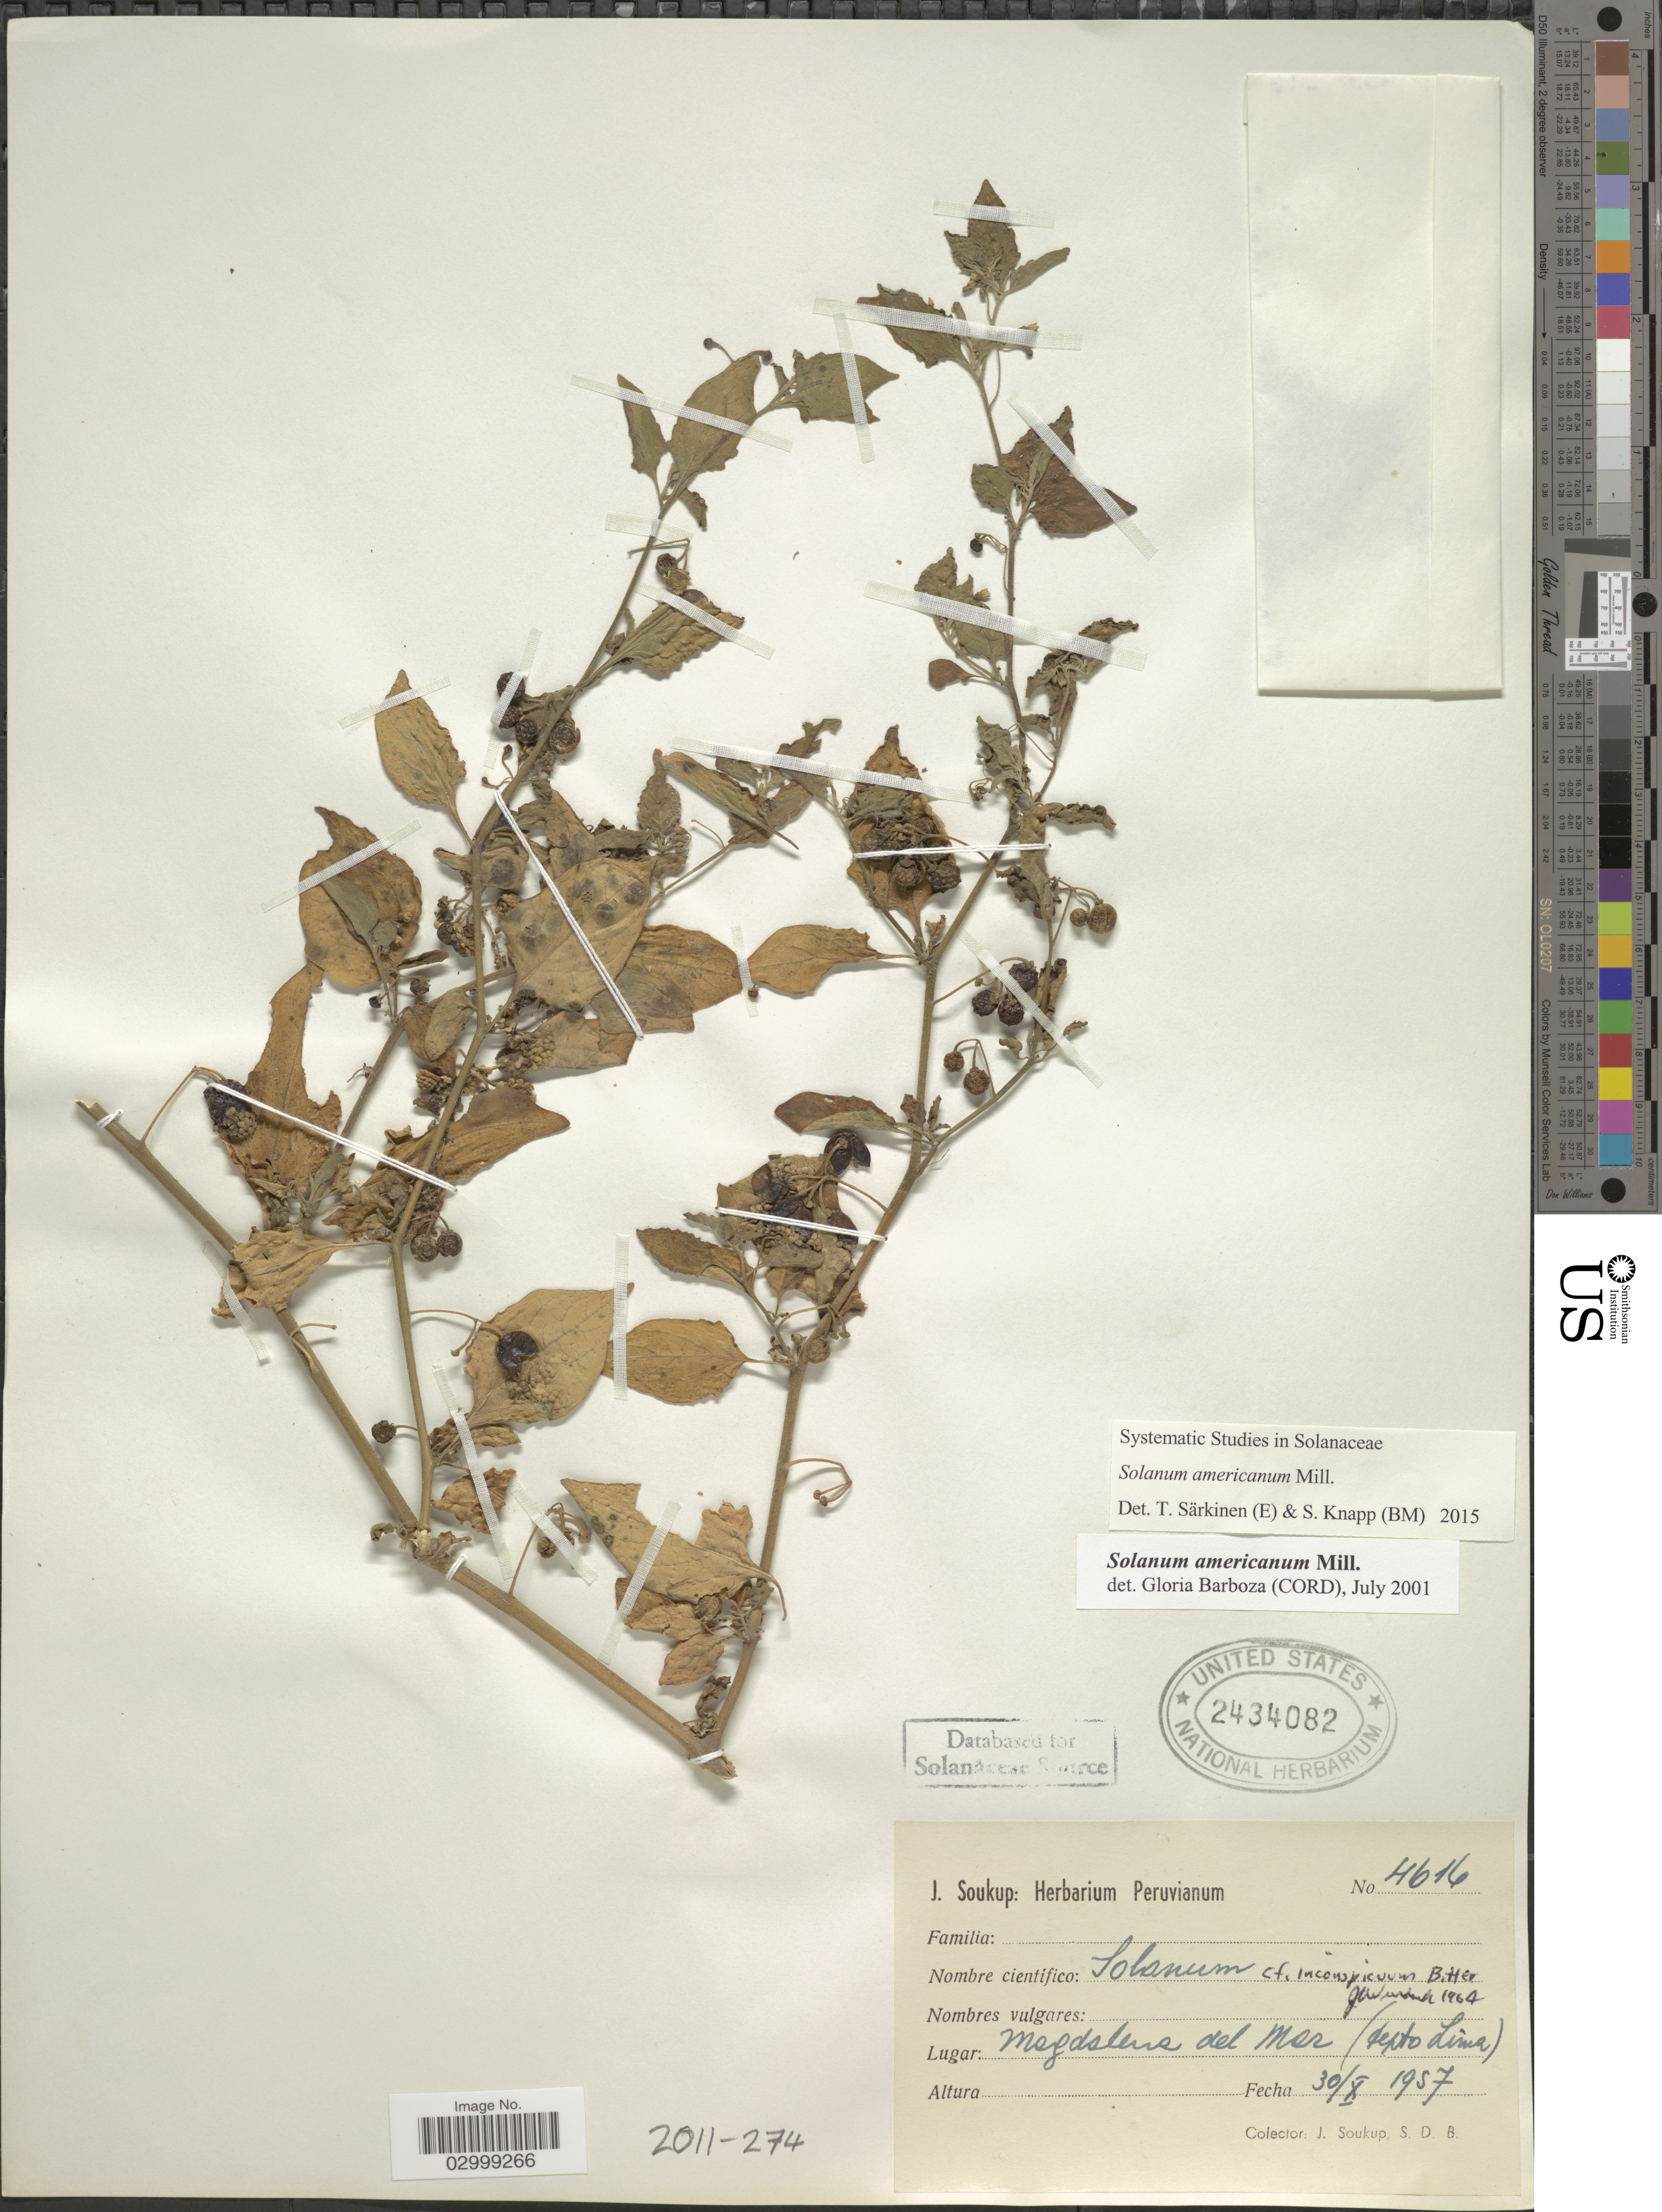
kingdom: Plantae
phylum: Tracheophyta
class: Magnoliopsida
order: Solanales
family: Solanaceae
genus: Solanum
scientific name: Solanum americanum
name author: Mill.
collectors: J. Soukup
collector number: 4616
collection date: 1957-10-30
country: Peru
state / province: Lima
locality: Magdalena del Mer (Depto. Lima).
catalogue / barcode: US 2434082